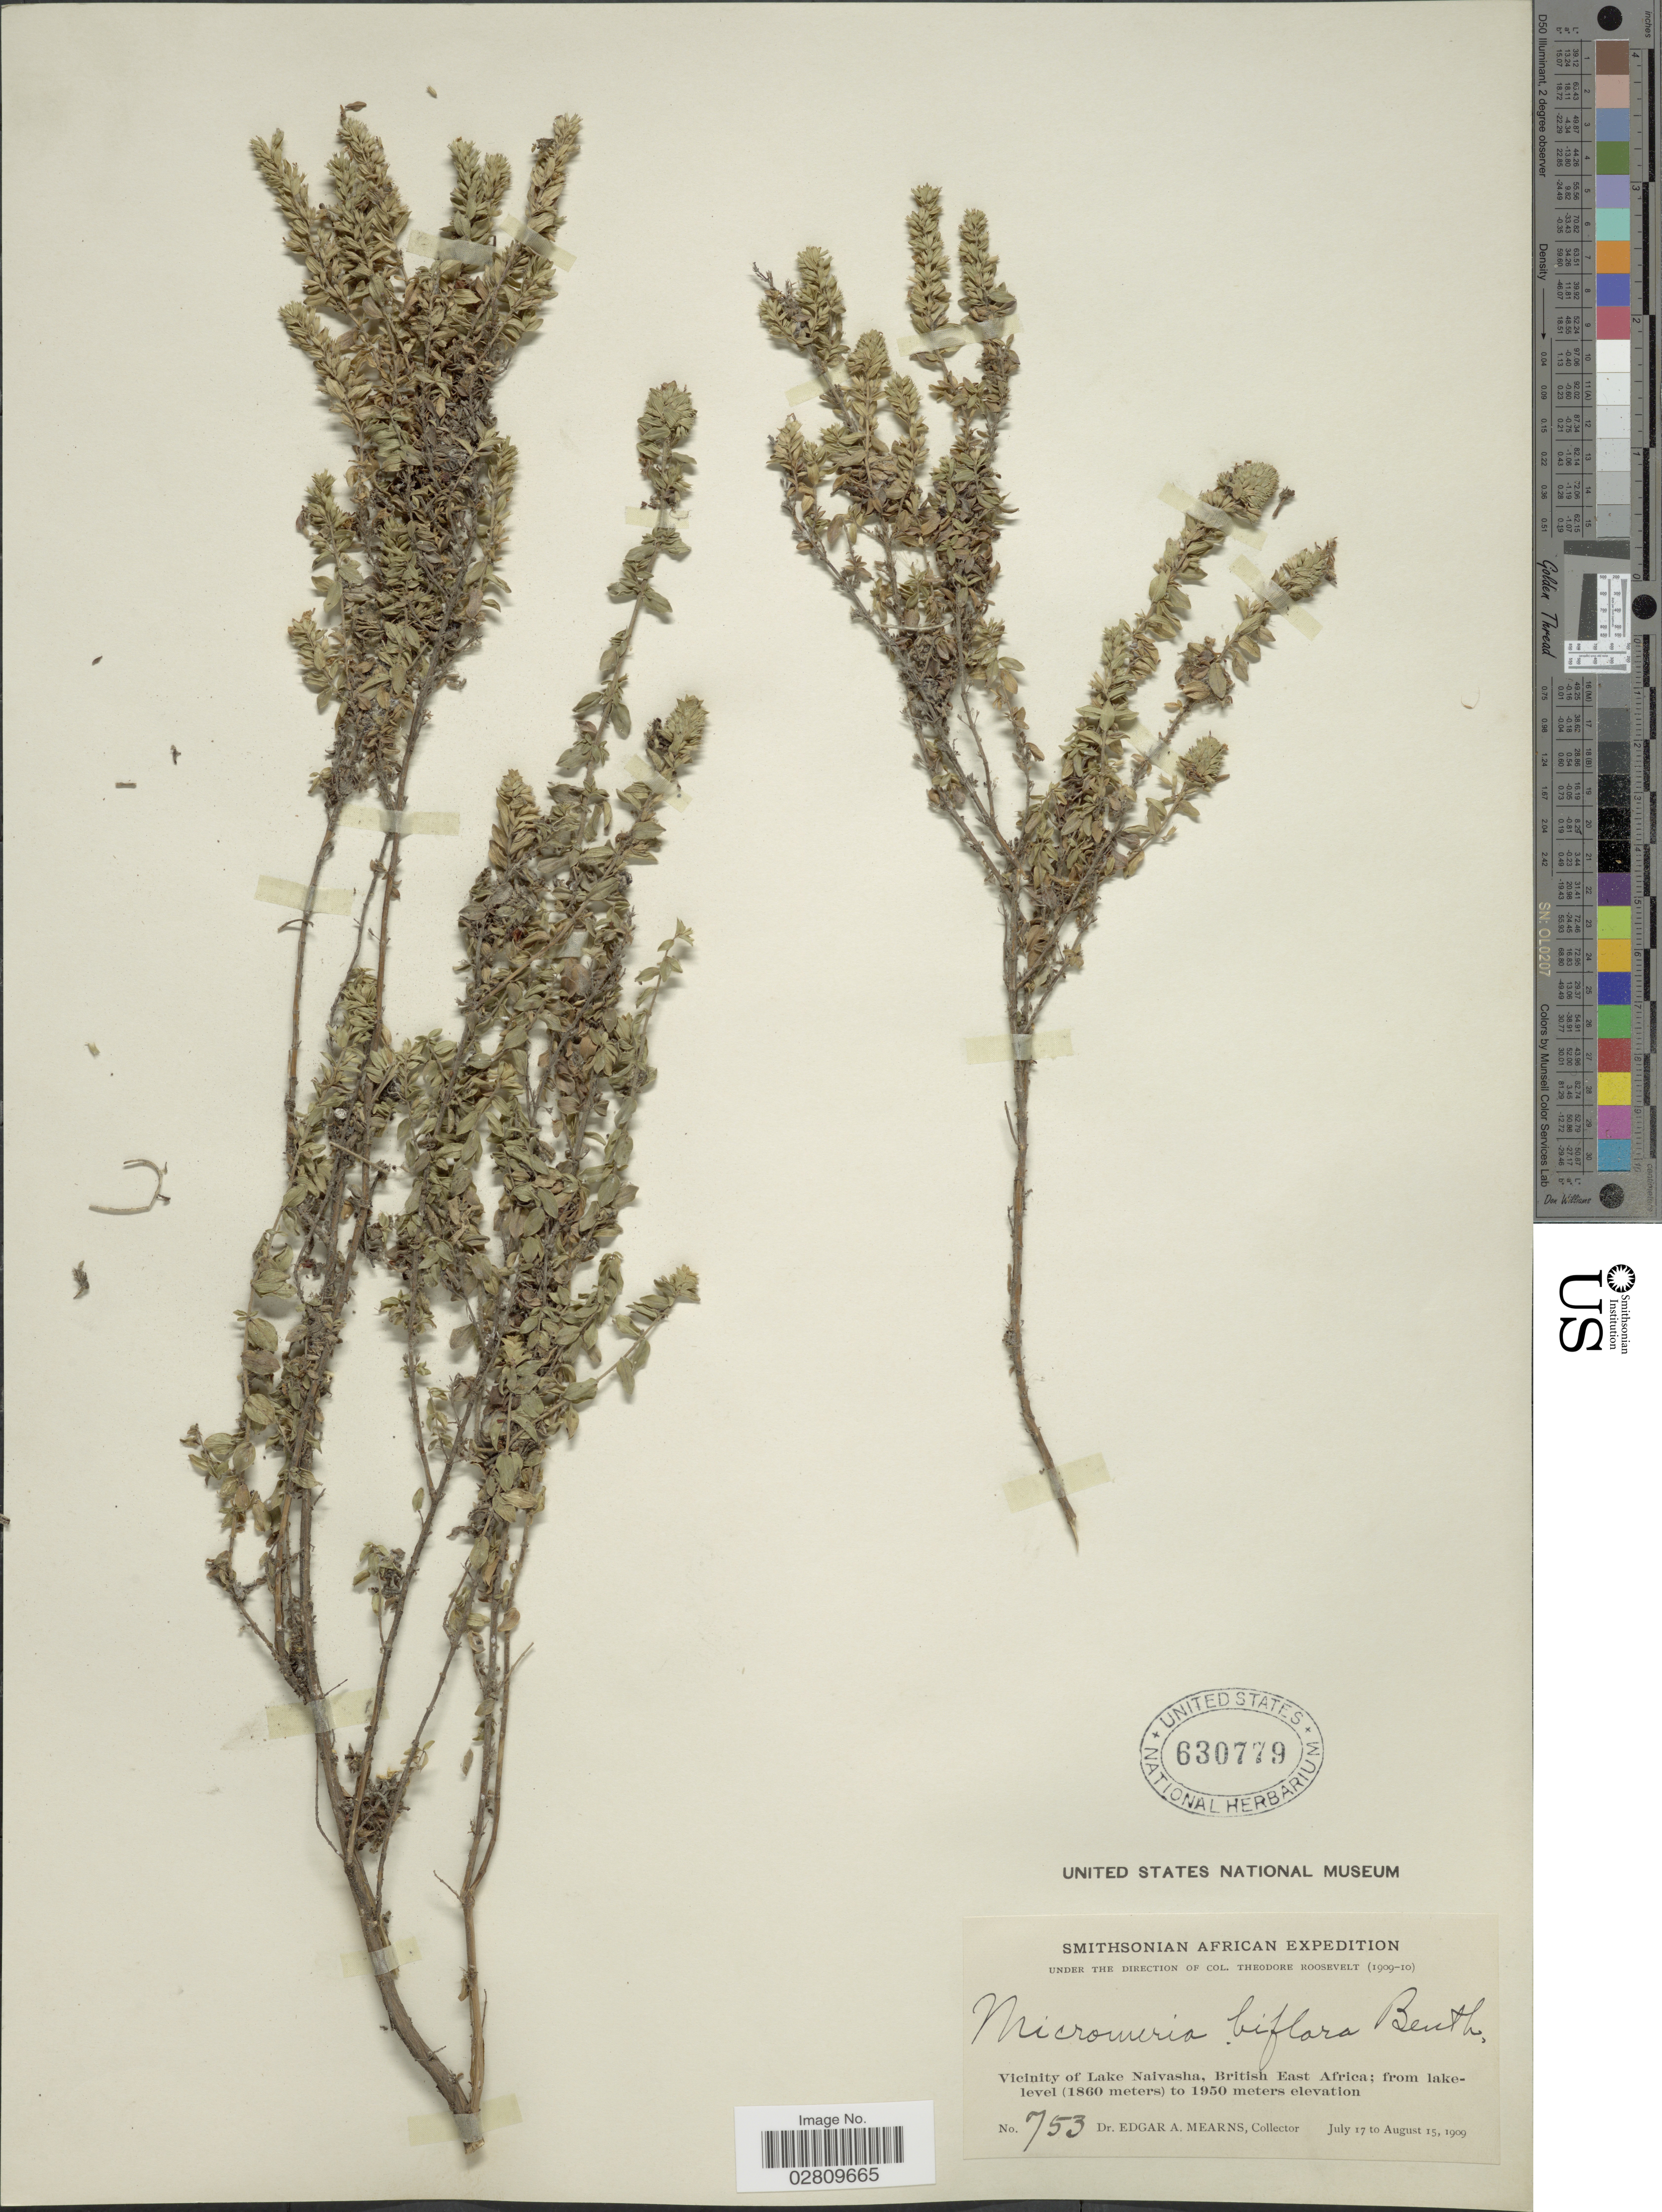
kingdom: Plantae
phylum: Tracheophyta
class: Magnoliopsida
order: Lamiales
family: Lamiaceae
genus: Micromeria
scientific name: Micromeria biflora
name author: (Buch.-Ham. ex D. Don) Benth.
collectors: E. A. Mearns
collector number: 753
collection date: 1909-07-17/1909-08-15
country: Kenya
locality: African. Vicinity of Lake Naivasha, British East Africa.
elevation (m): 1860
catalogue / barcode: US 630779